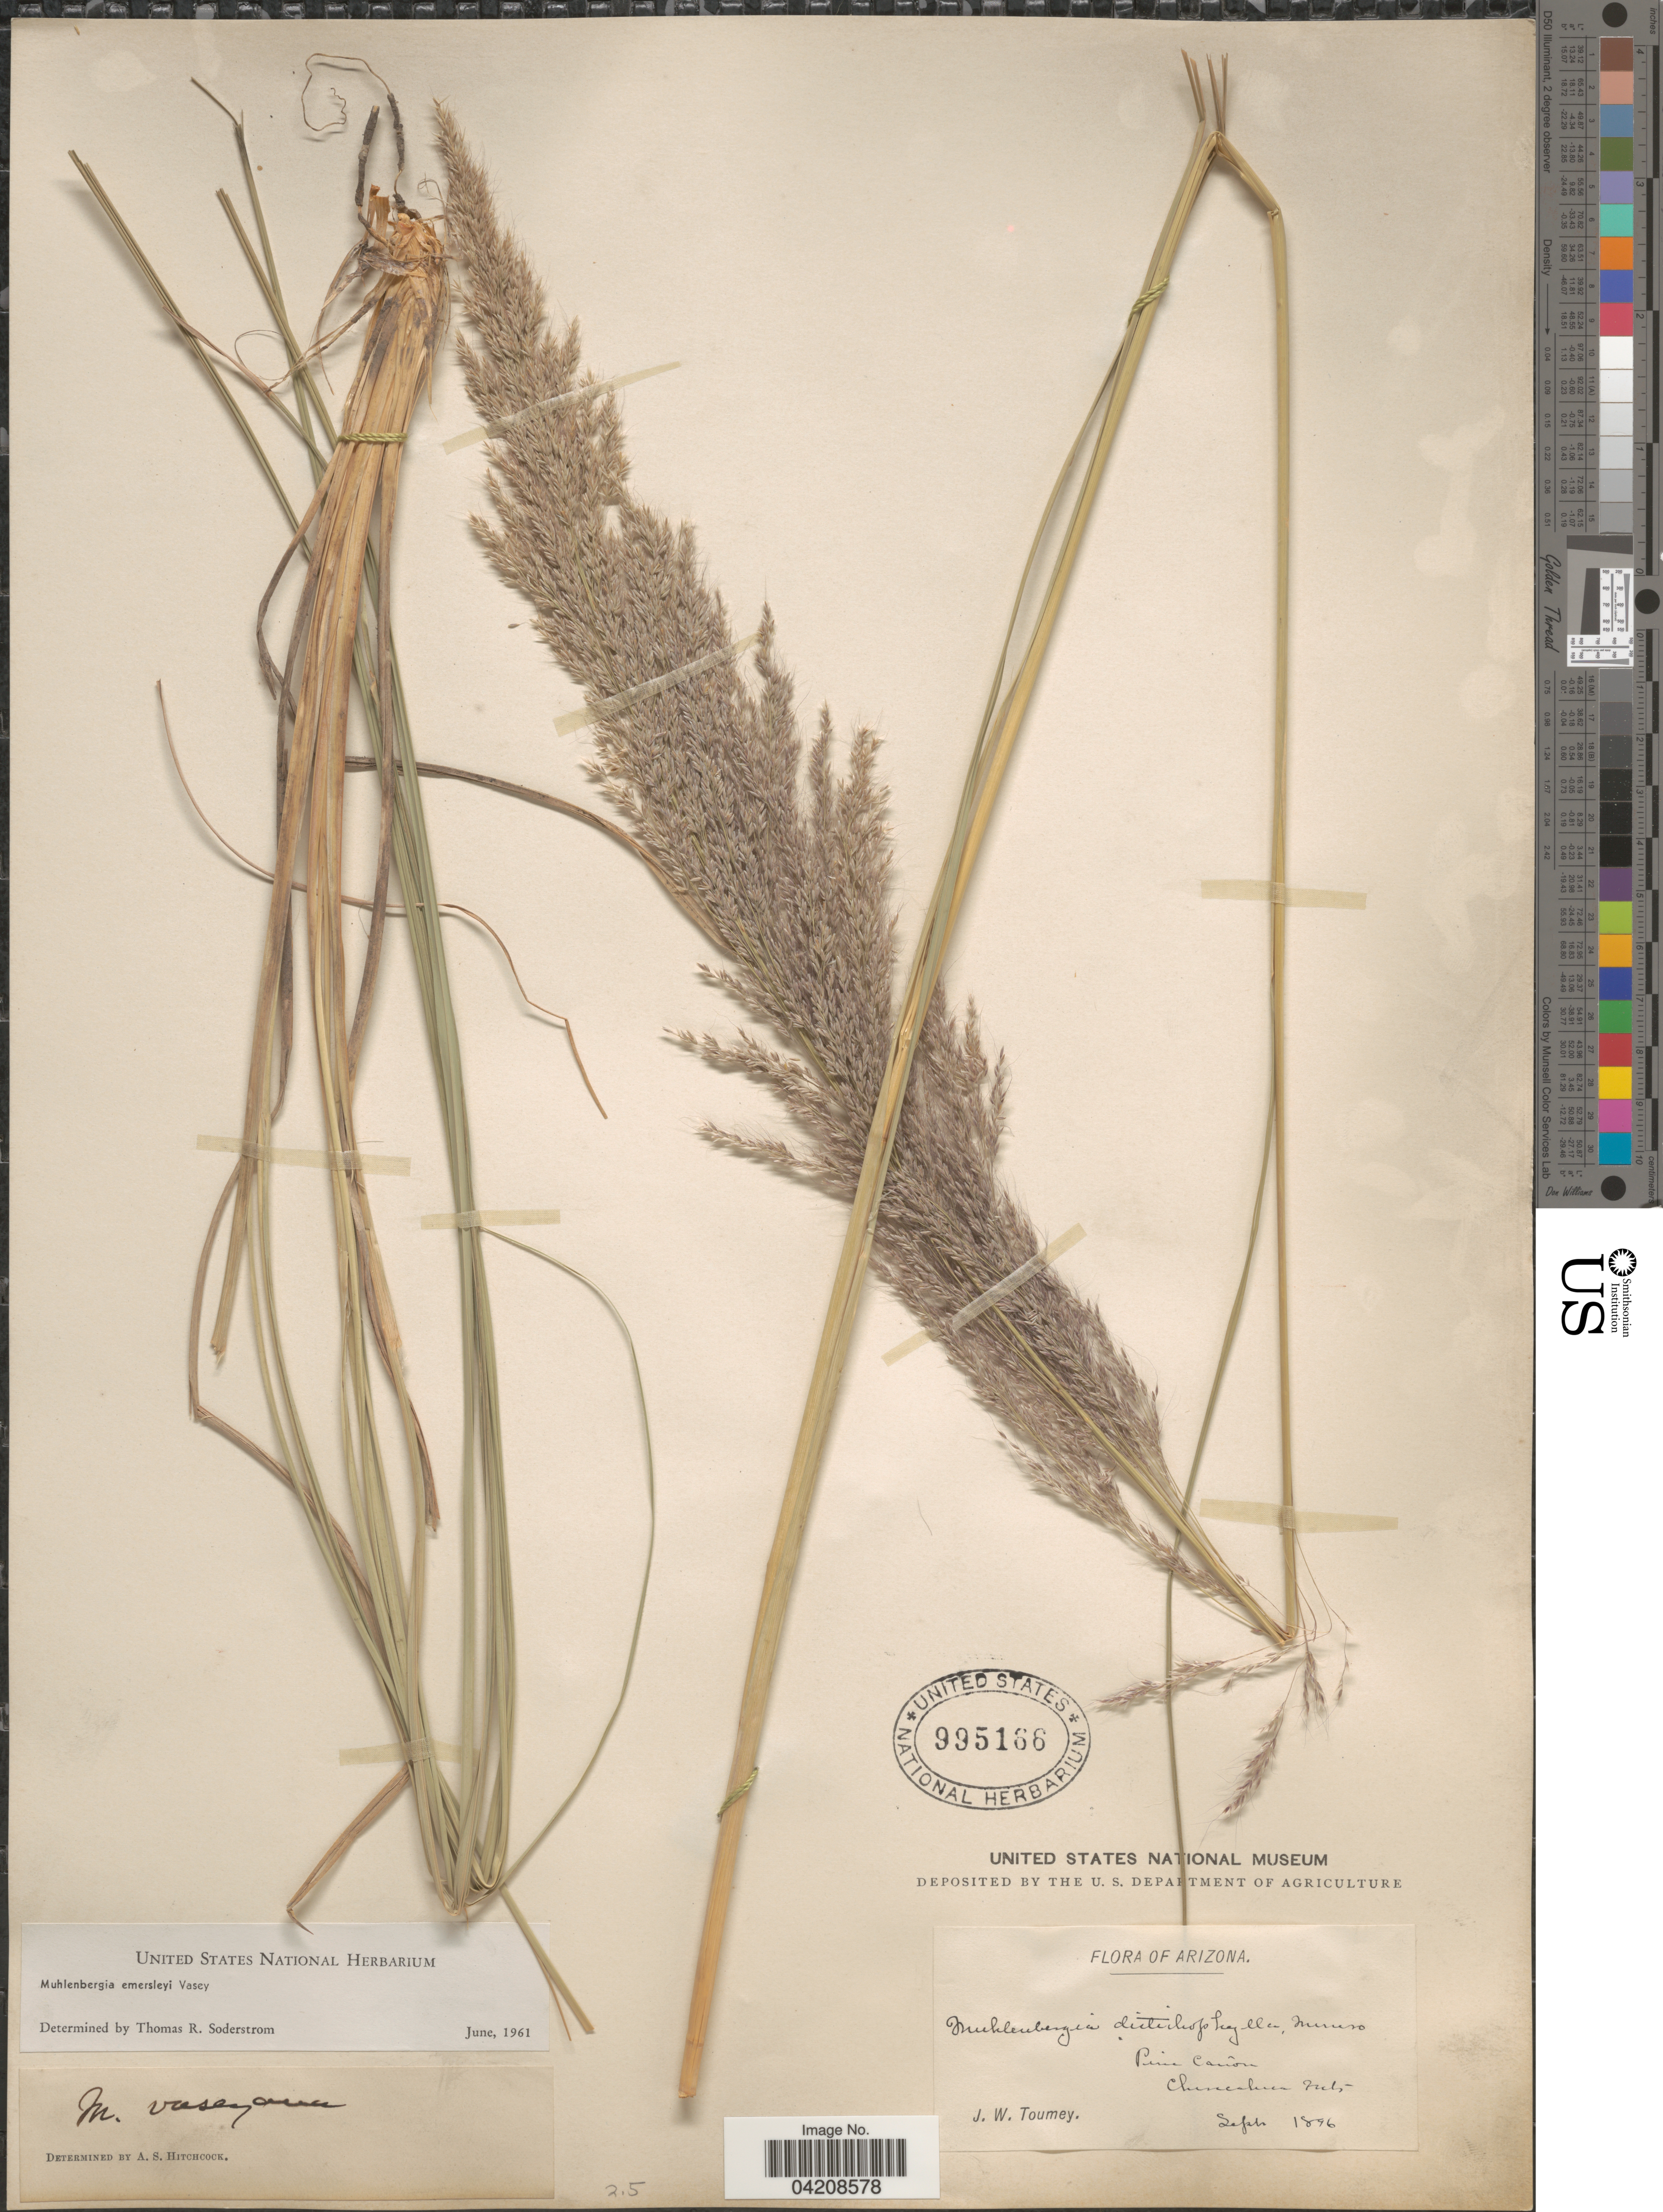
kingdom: Plantae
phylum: Tracheophyta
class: Liliopsida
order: Poales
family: Poaceae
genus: Muhlenbergia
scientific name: Muhlenbergia emersleyi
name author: Vasey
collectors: J. W. Toumey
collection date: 1896-09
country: United States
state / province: Arizona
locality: Pine Cañon Chiricahua Mts.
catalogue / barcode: US 995166